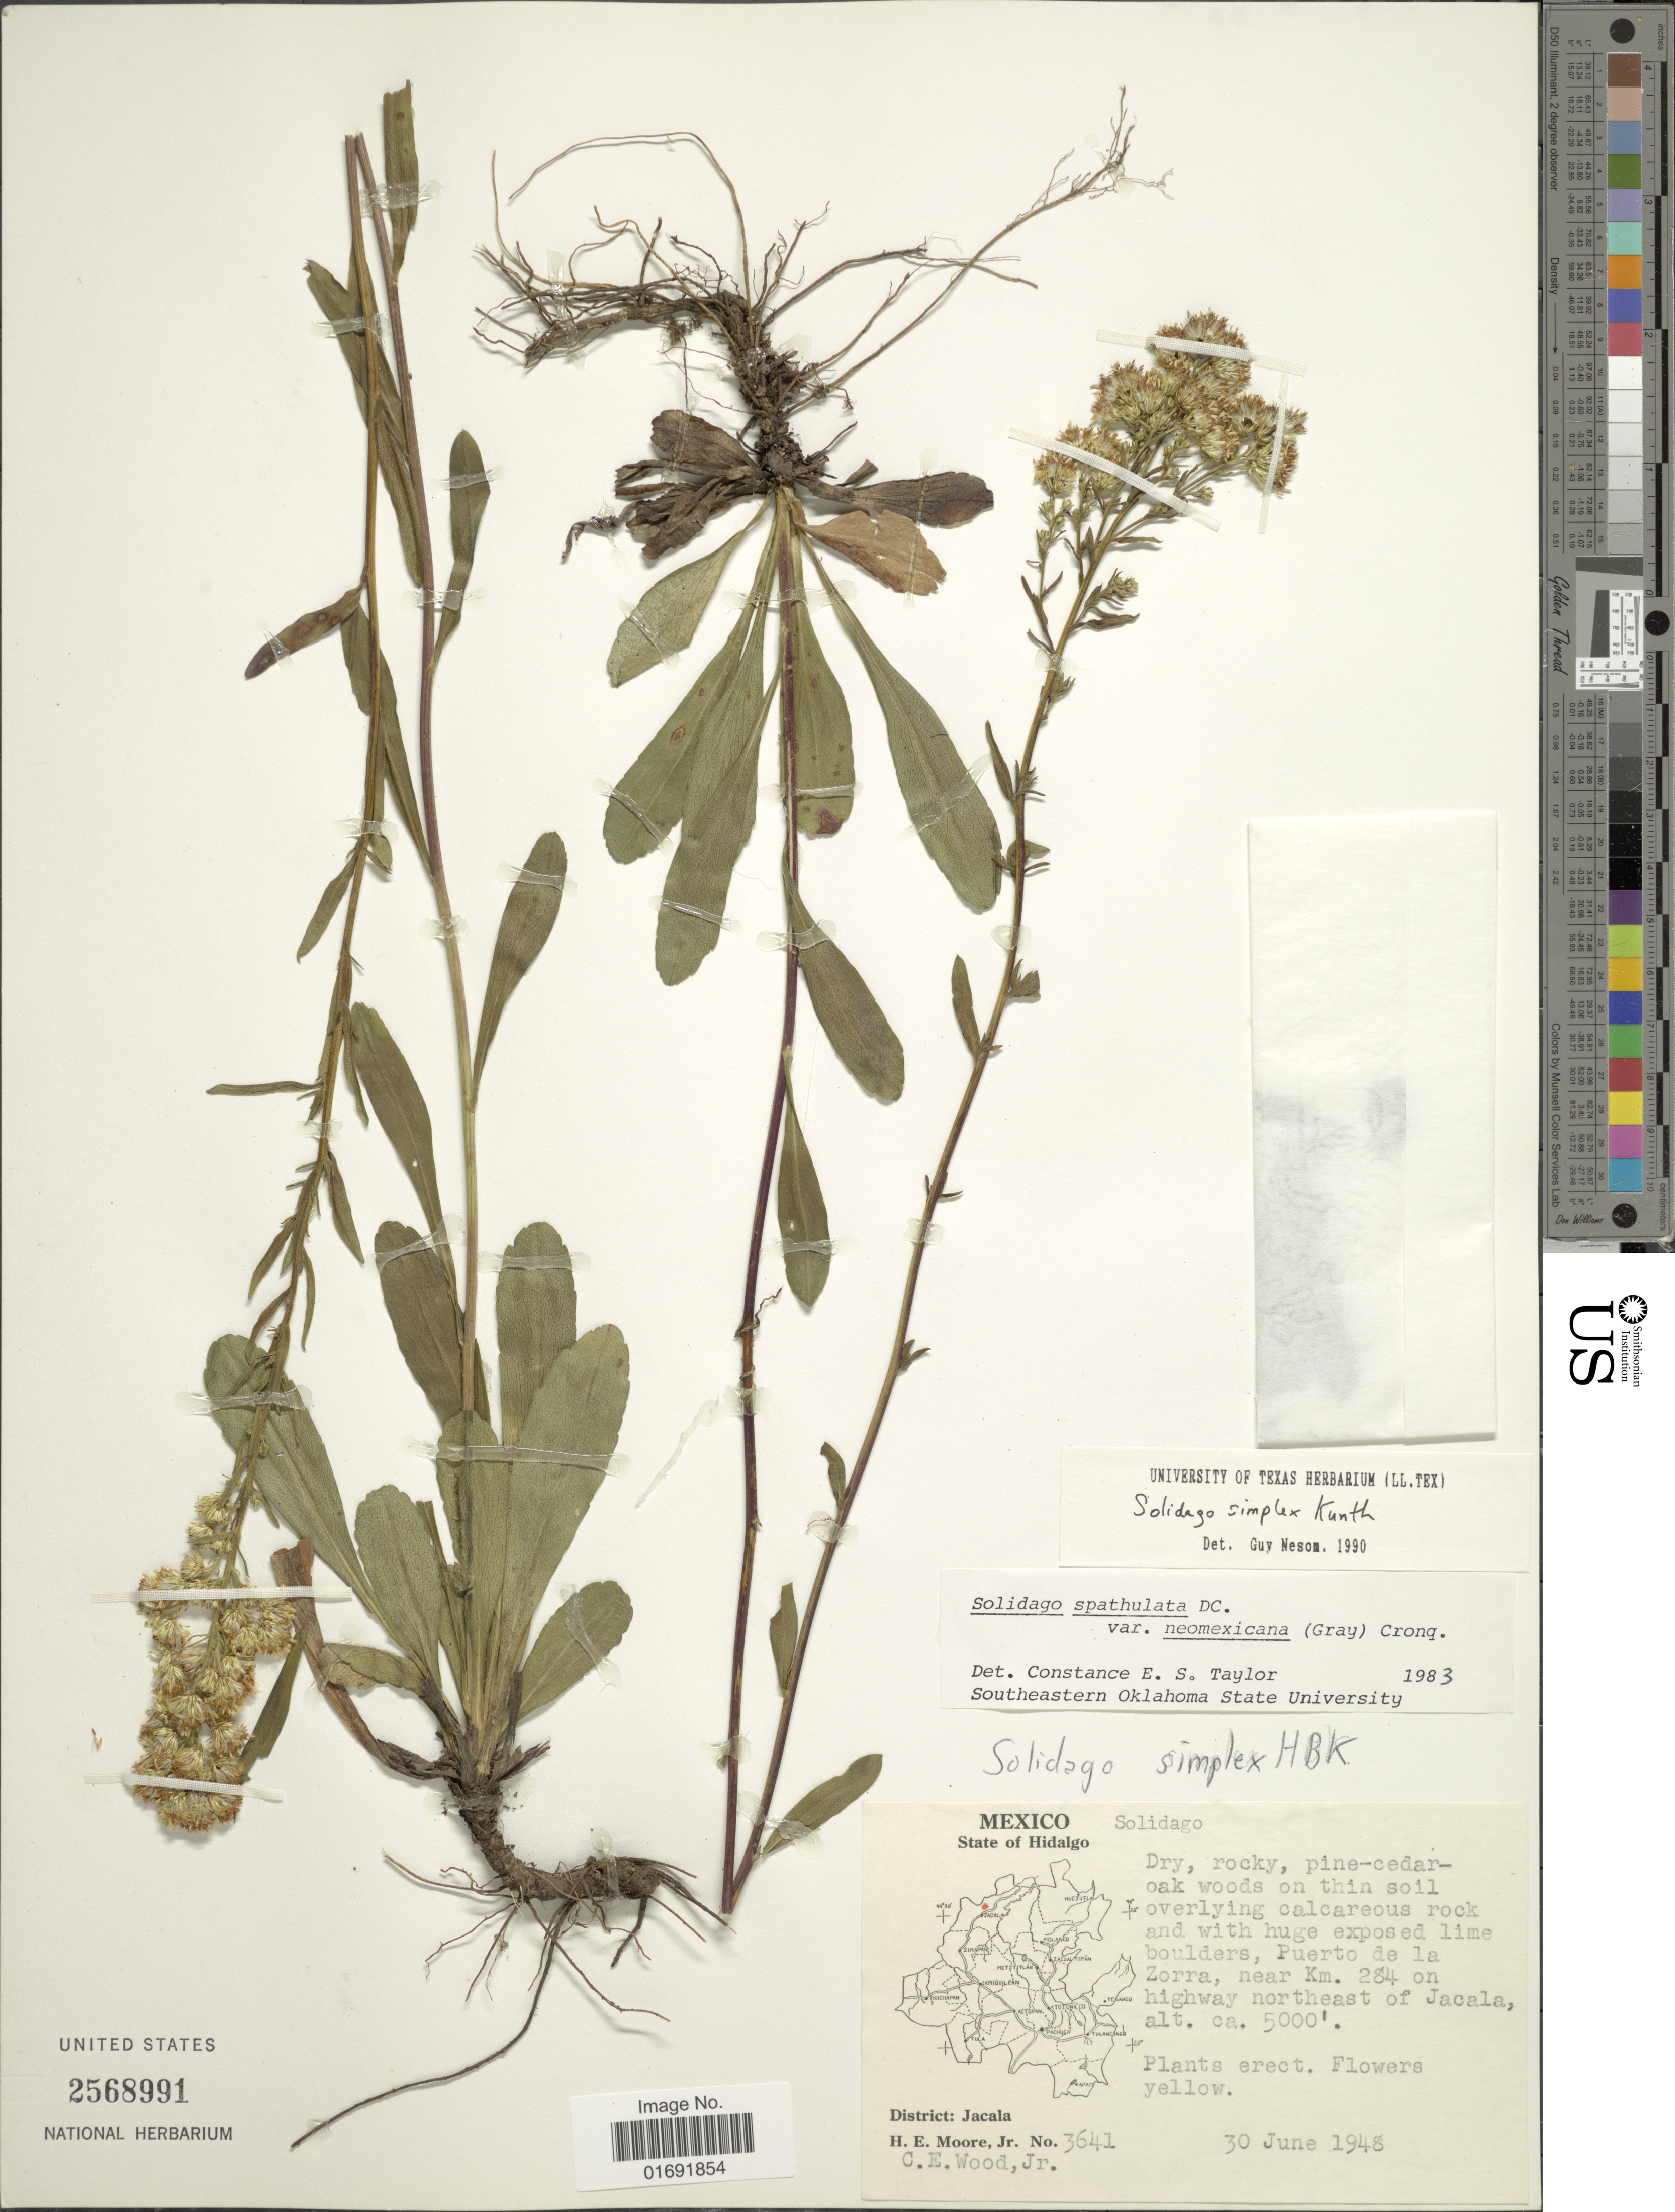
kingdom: Plantae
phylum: Tracheophyta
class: Magnoliopsida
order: Asterales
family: Asteraceae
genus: Solidago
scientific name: Solidago neomexicana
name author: Wooton & Standl.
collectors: H. Moore & C. Wood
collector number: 3641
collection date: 1948-06-30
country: Mexico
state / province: Hidalgo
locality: District Jalaca, Puerto de la Zorra, near Km 284 on highway northeast of Jacala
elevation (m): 1524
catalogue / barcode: US 2568991